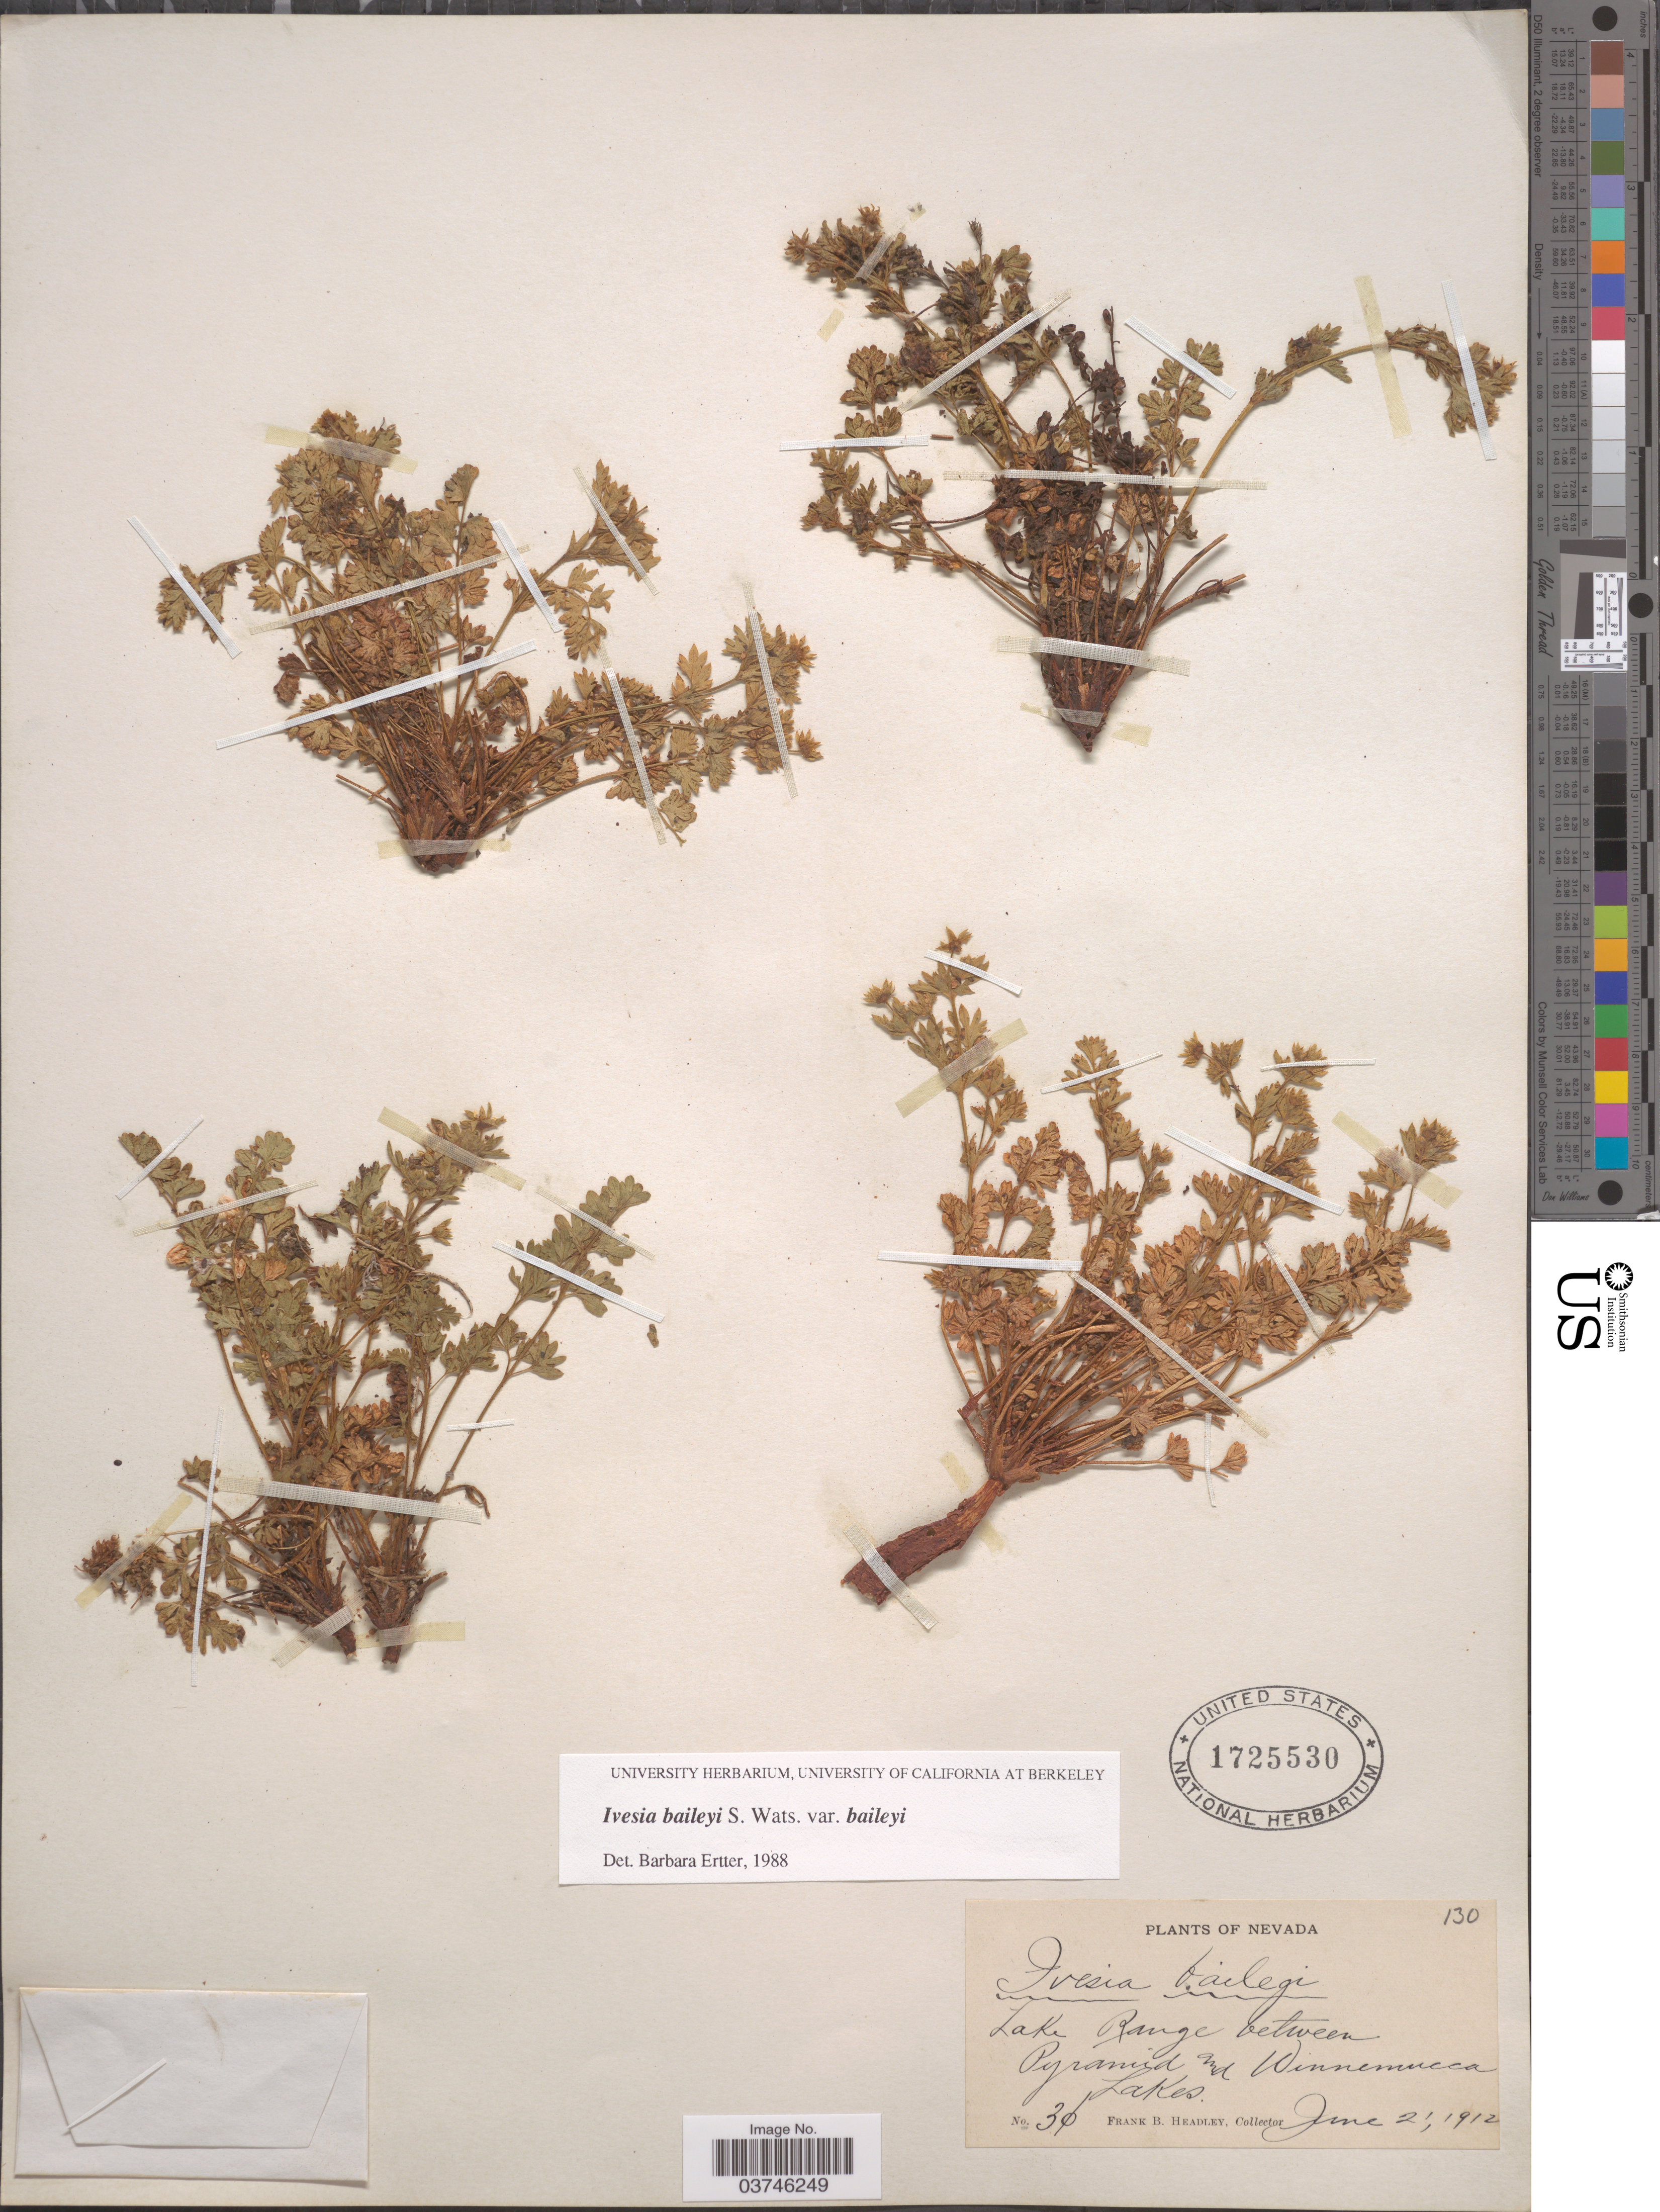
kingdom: Plantae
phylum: Tracheophyta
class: Magnoliopsida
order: Rosales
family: Rosaceae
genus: Potentilla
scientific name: Potentilla baileyi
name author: (S. Watson) Greene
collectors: F. B. Headley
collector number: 30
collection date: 1912-06-21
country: United States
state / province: Nevada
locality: Lake Range between Pyramid and Winnemucca Lakes.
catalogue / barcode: US 1725530